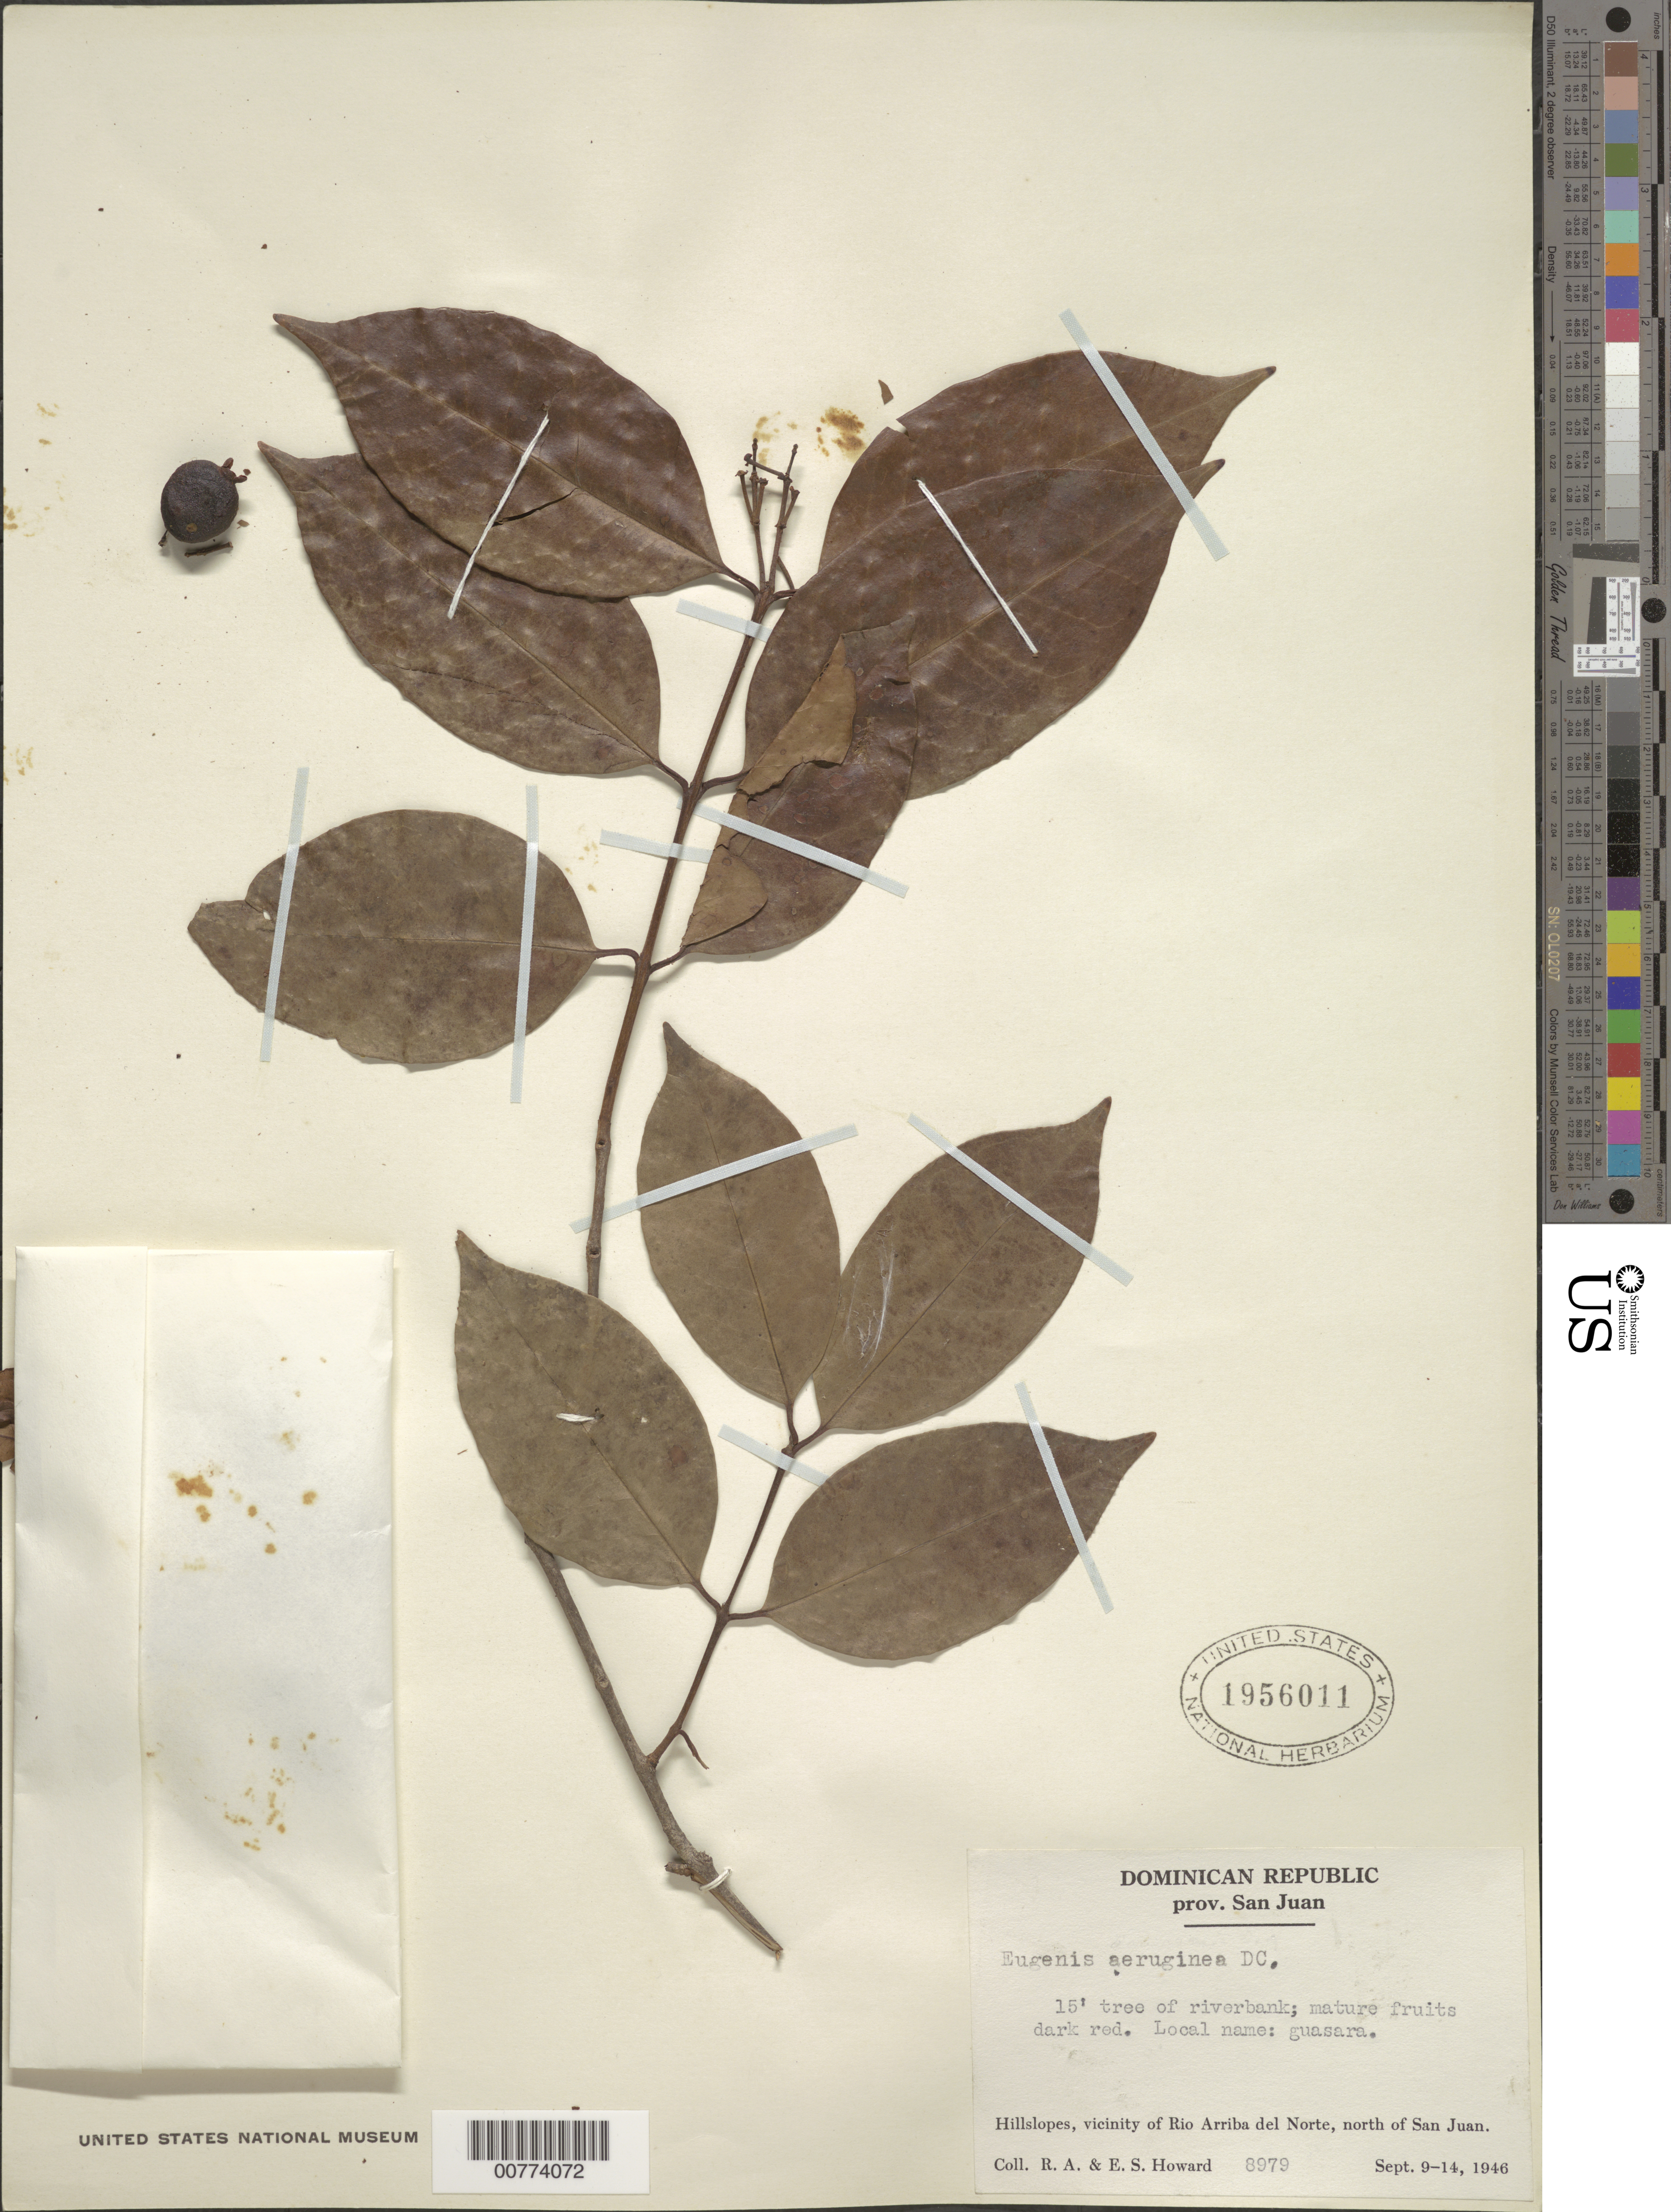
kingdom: Plantae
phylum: Tracheophyta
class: Magnoliopsida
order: Myrtales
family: Myrtaceae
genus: Eugenia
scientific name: Eugenia domingensis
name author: O. Berg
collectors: R. A. Howard & E. S. Howard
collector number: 8979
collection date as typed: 09 Sep 1946 to 14 Sep 1946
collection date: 1946-09-09/1946-09-14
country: Dominican Republic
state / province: San Juan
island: Hispaniola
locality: Vicinity of Río Arriba del Norte, north of San Juan.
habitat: Hillslopes, riverbank.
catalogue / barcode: US 1956011